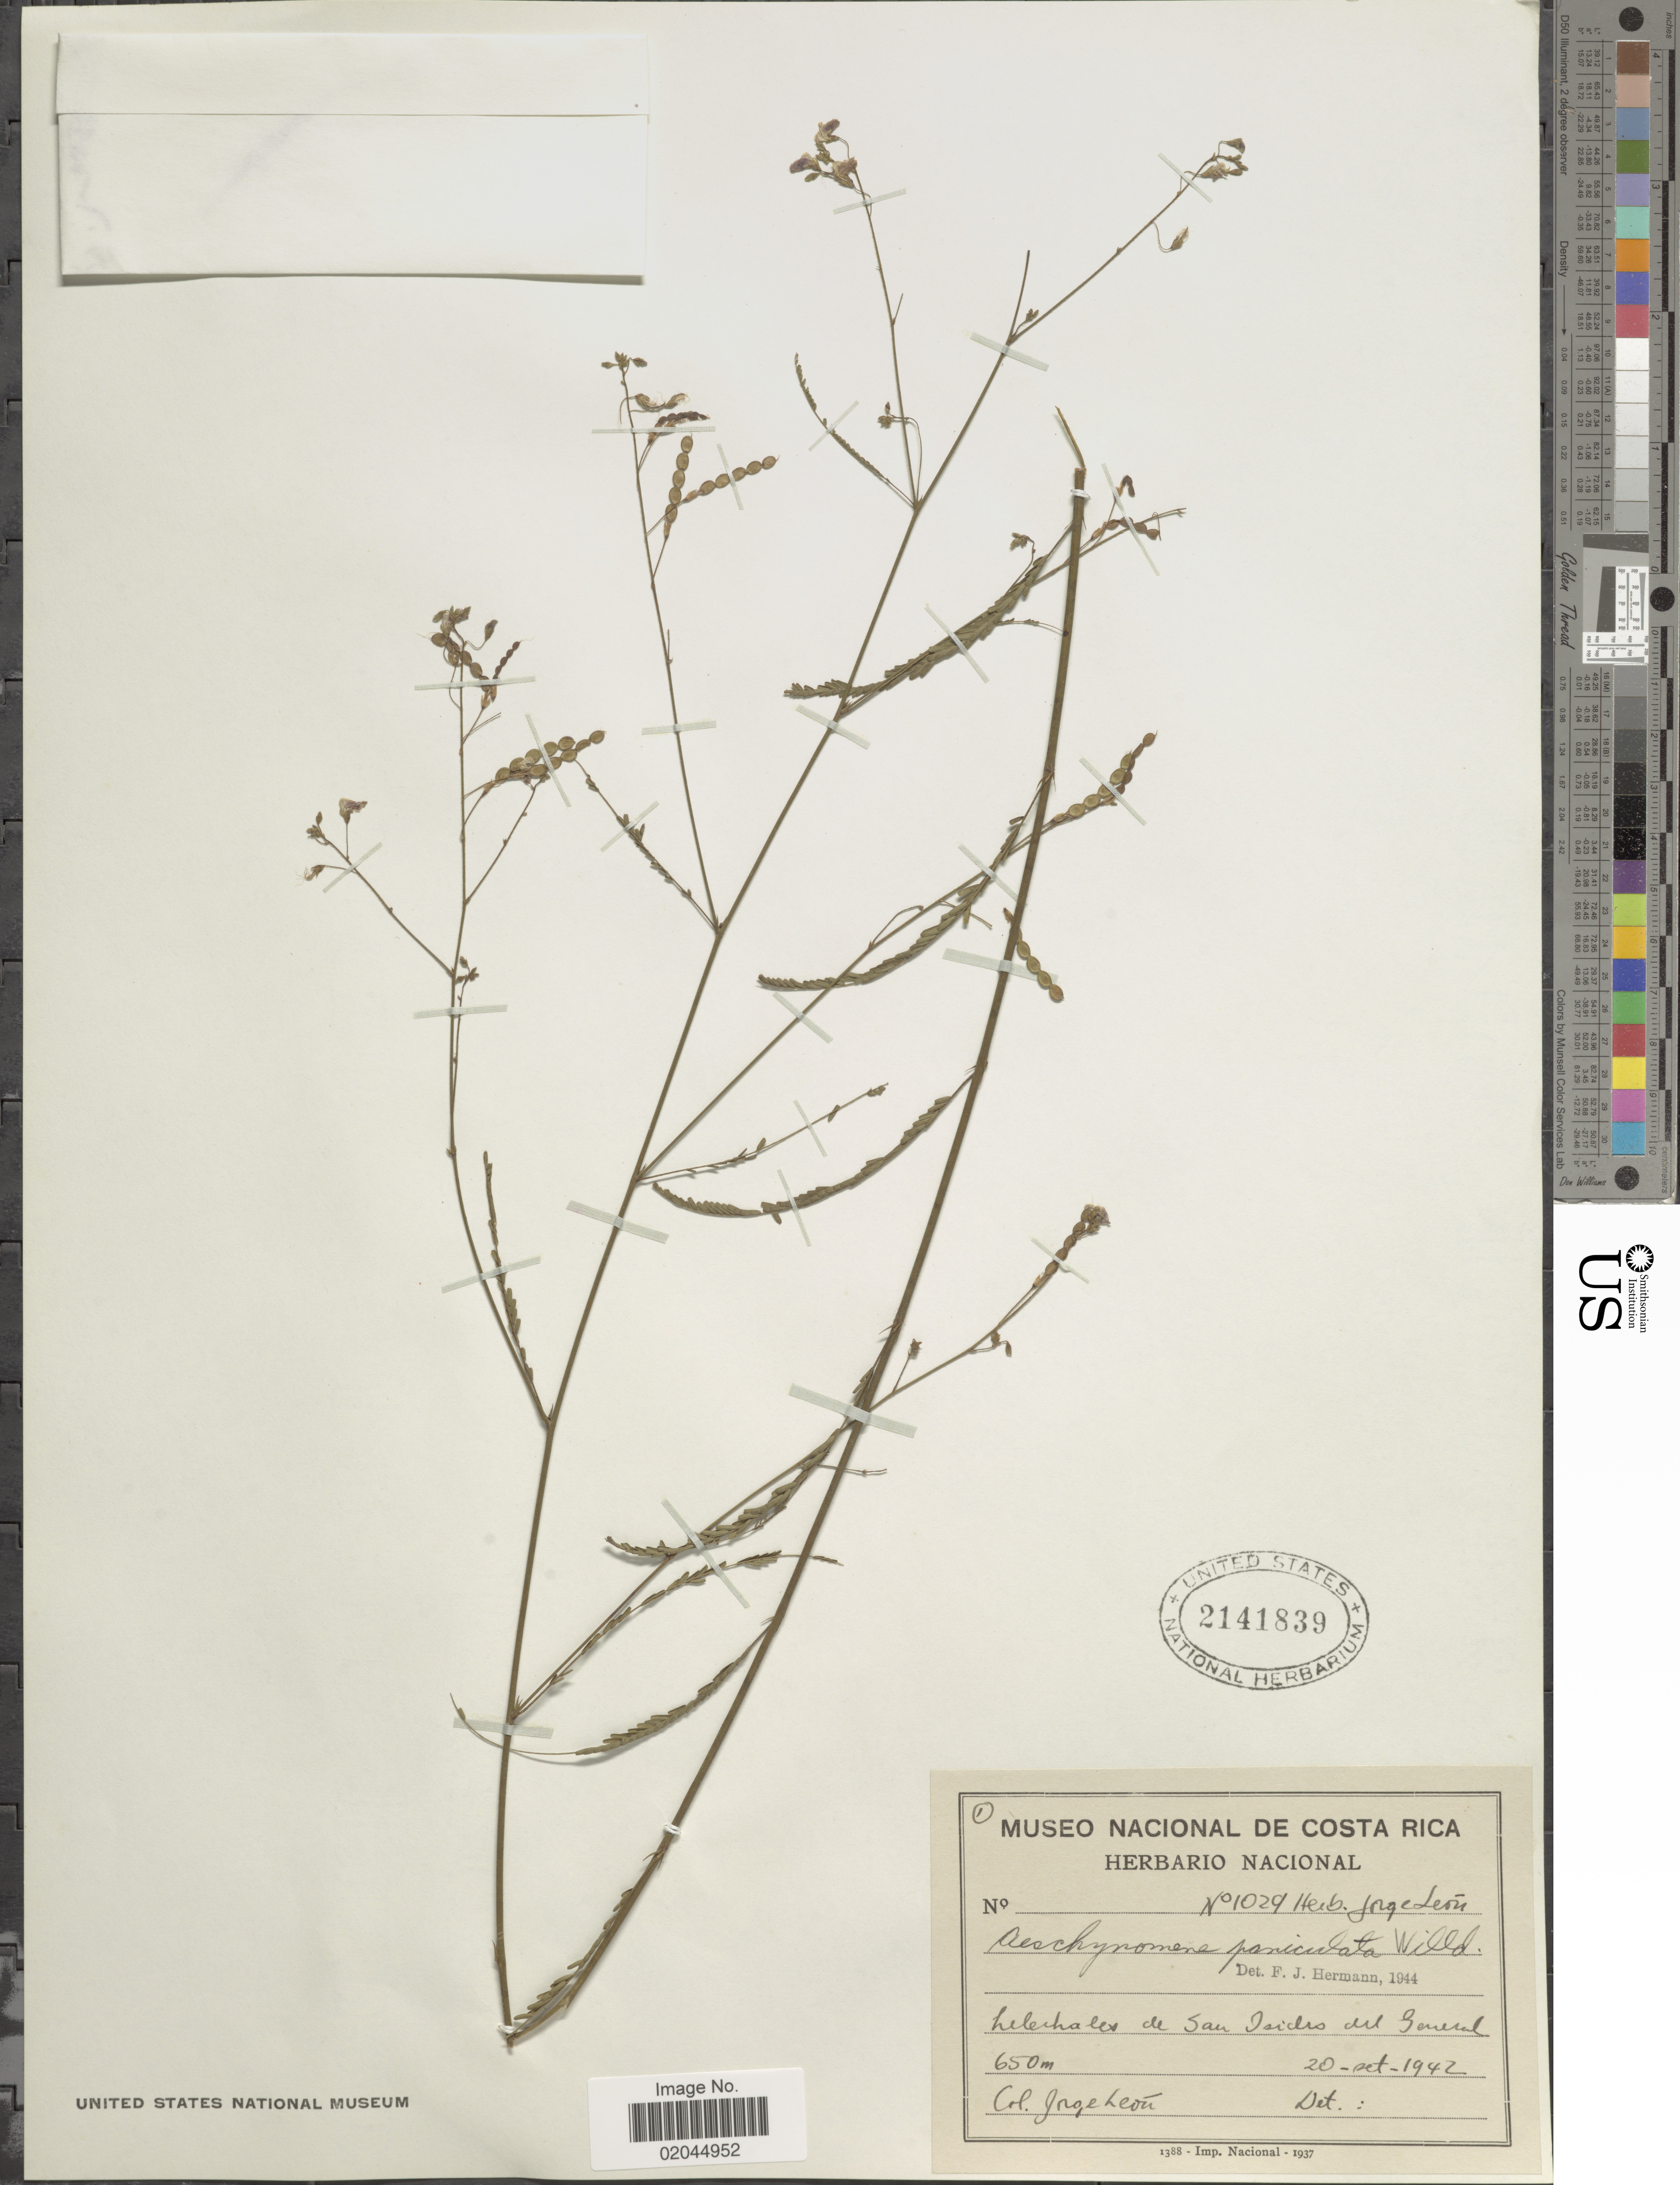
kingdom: Plantae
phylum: Tracheophyta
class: Magnoliopsida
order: Fabales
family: Fabaceae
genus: Aeschynomene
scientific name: Aeschynomene paniculata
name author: Vogel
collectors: J. León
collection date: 1942-09-20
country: Costa Rica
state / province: San José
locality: Helechales de San Isidro del General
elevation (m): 650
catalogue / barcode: US 2141839